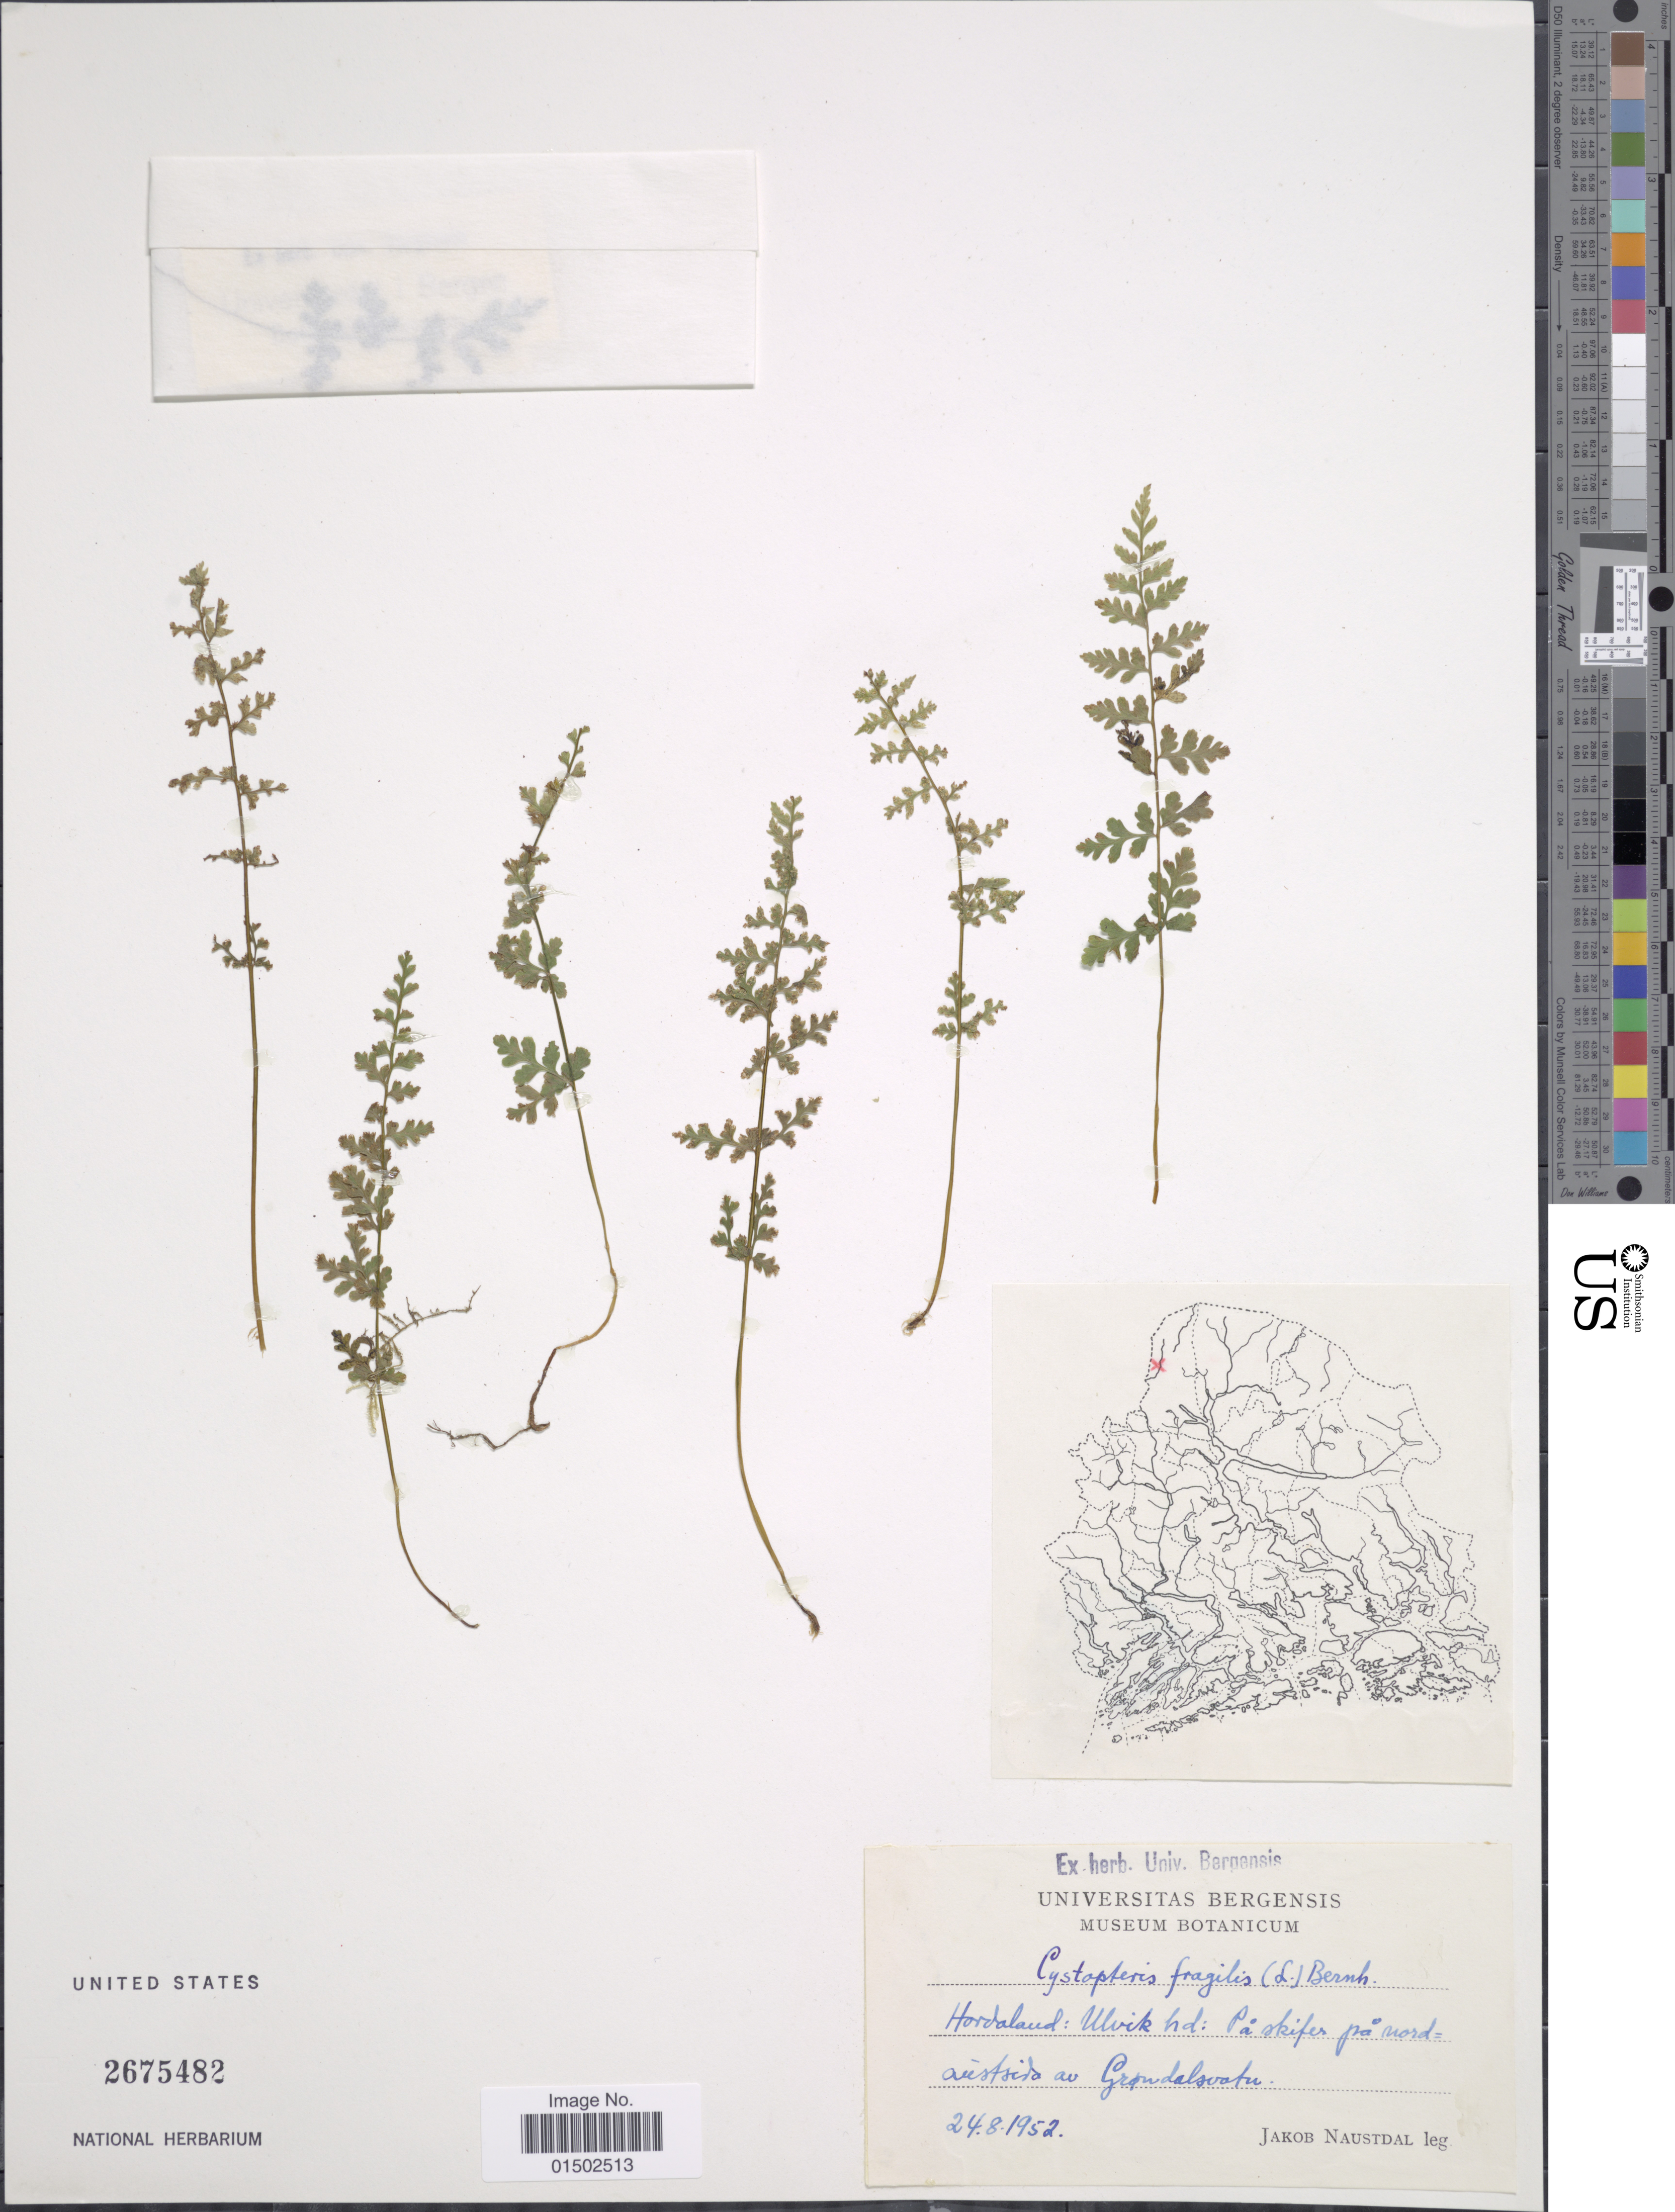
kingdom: Plantae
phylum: Tracheophyta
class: Polypodiopsida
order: Polypodiales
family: Cystopteridaceae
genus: Cystopteris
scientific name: Cystopteris fragilis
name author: (L.) Bernh.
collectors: J. Naustdal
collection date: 1952-08-24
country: Norway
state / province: Hordaland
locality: Ulvik hd: Pa skifer på nordaust sido av Grondalsvatn.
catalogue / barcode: US 2675482